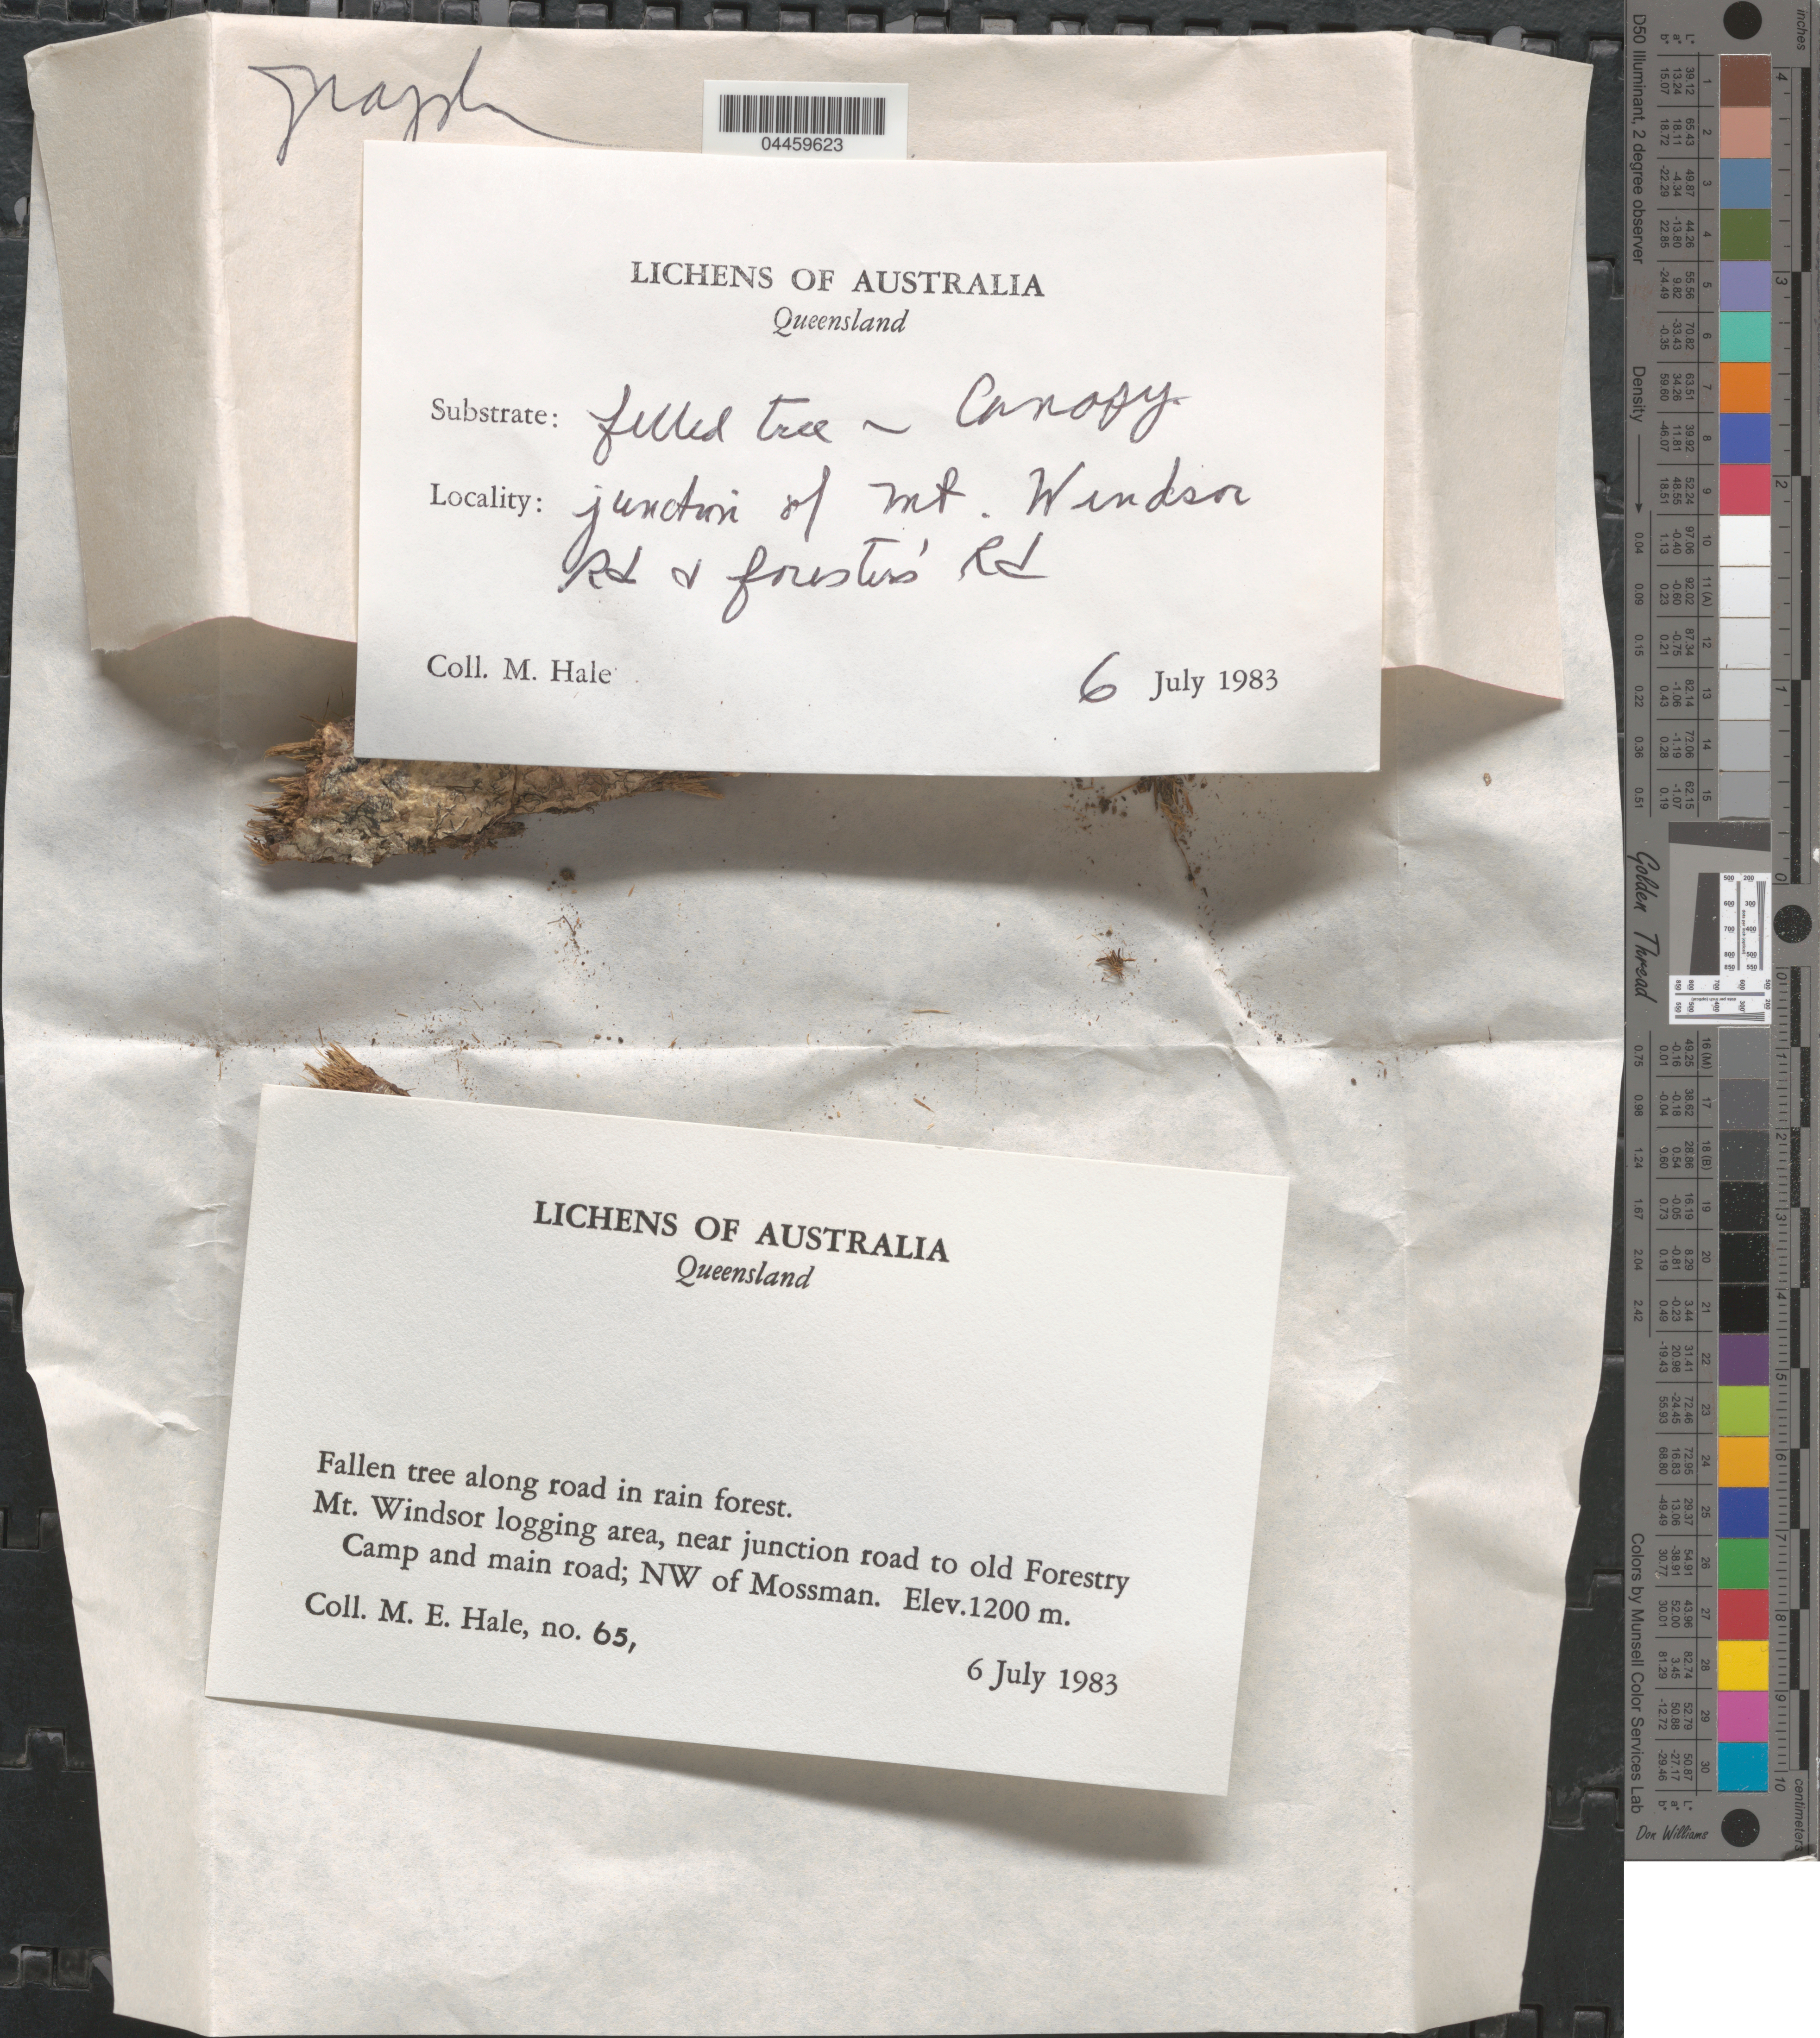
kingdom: Fungi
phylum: Ascomycota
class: Lecanoromycetes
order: Ostropales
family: Graphidaceae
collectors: M. Hale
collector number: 65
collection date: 1983-07-06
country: Australia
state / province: Queensland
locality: Mt. Windsor logging area, near junction road to old Forestry Camp and main road; NW of Mossman. Junction of Mt. Windsor Rd + forester's Rd.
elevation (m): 1200